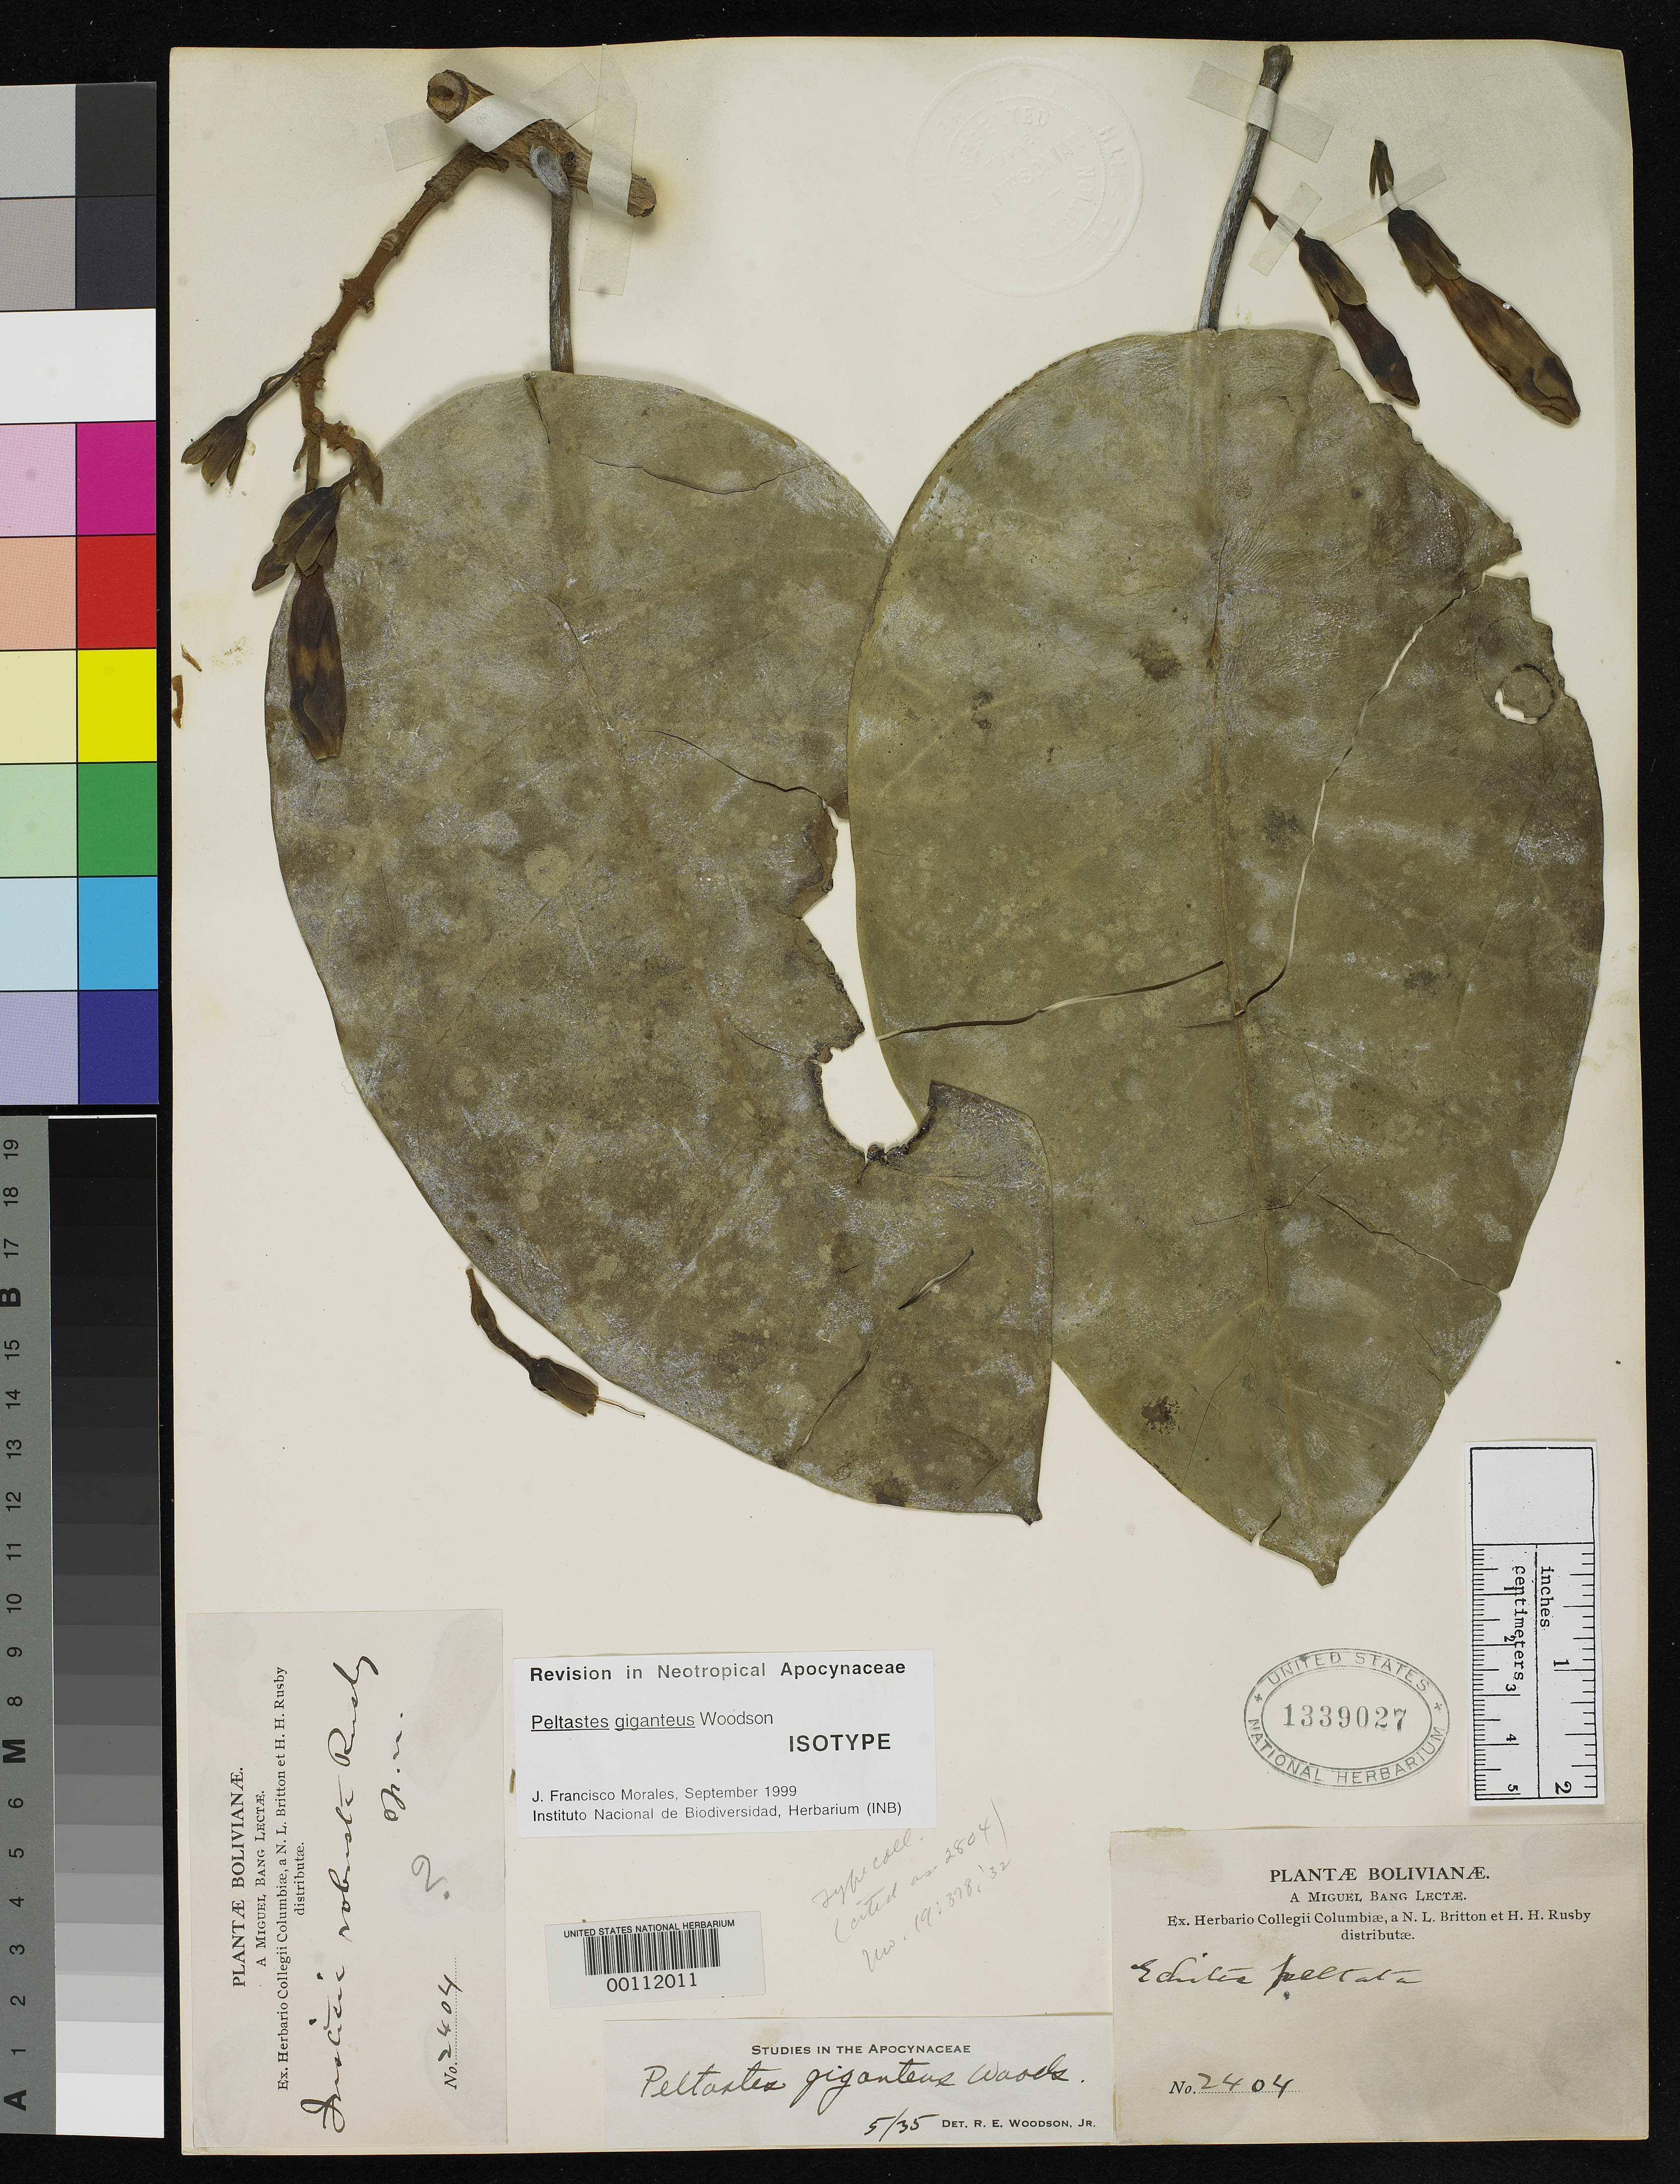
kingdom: Plantae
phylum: Tracheophyta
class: Magnoliopsida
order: Gentianales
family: Apocynaceae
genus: Peltastes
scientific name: Peltastes giganteus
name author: Woodson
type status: Possible Isotype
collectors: M. Bang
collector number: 2404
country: Bolivia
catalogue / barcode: US 1339027